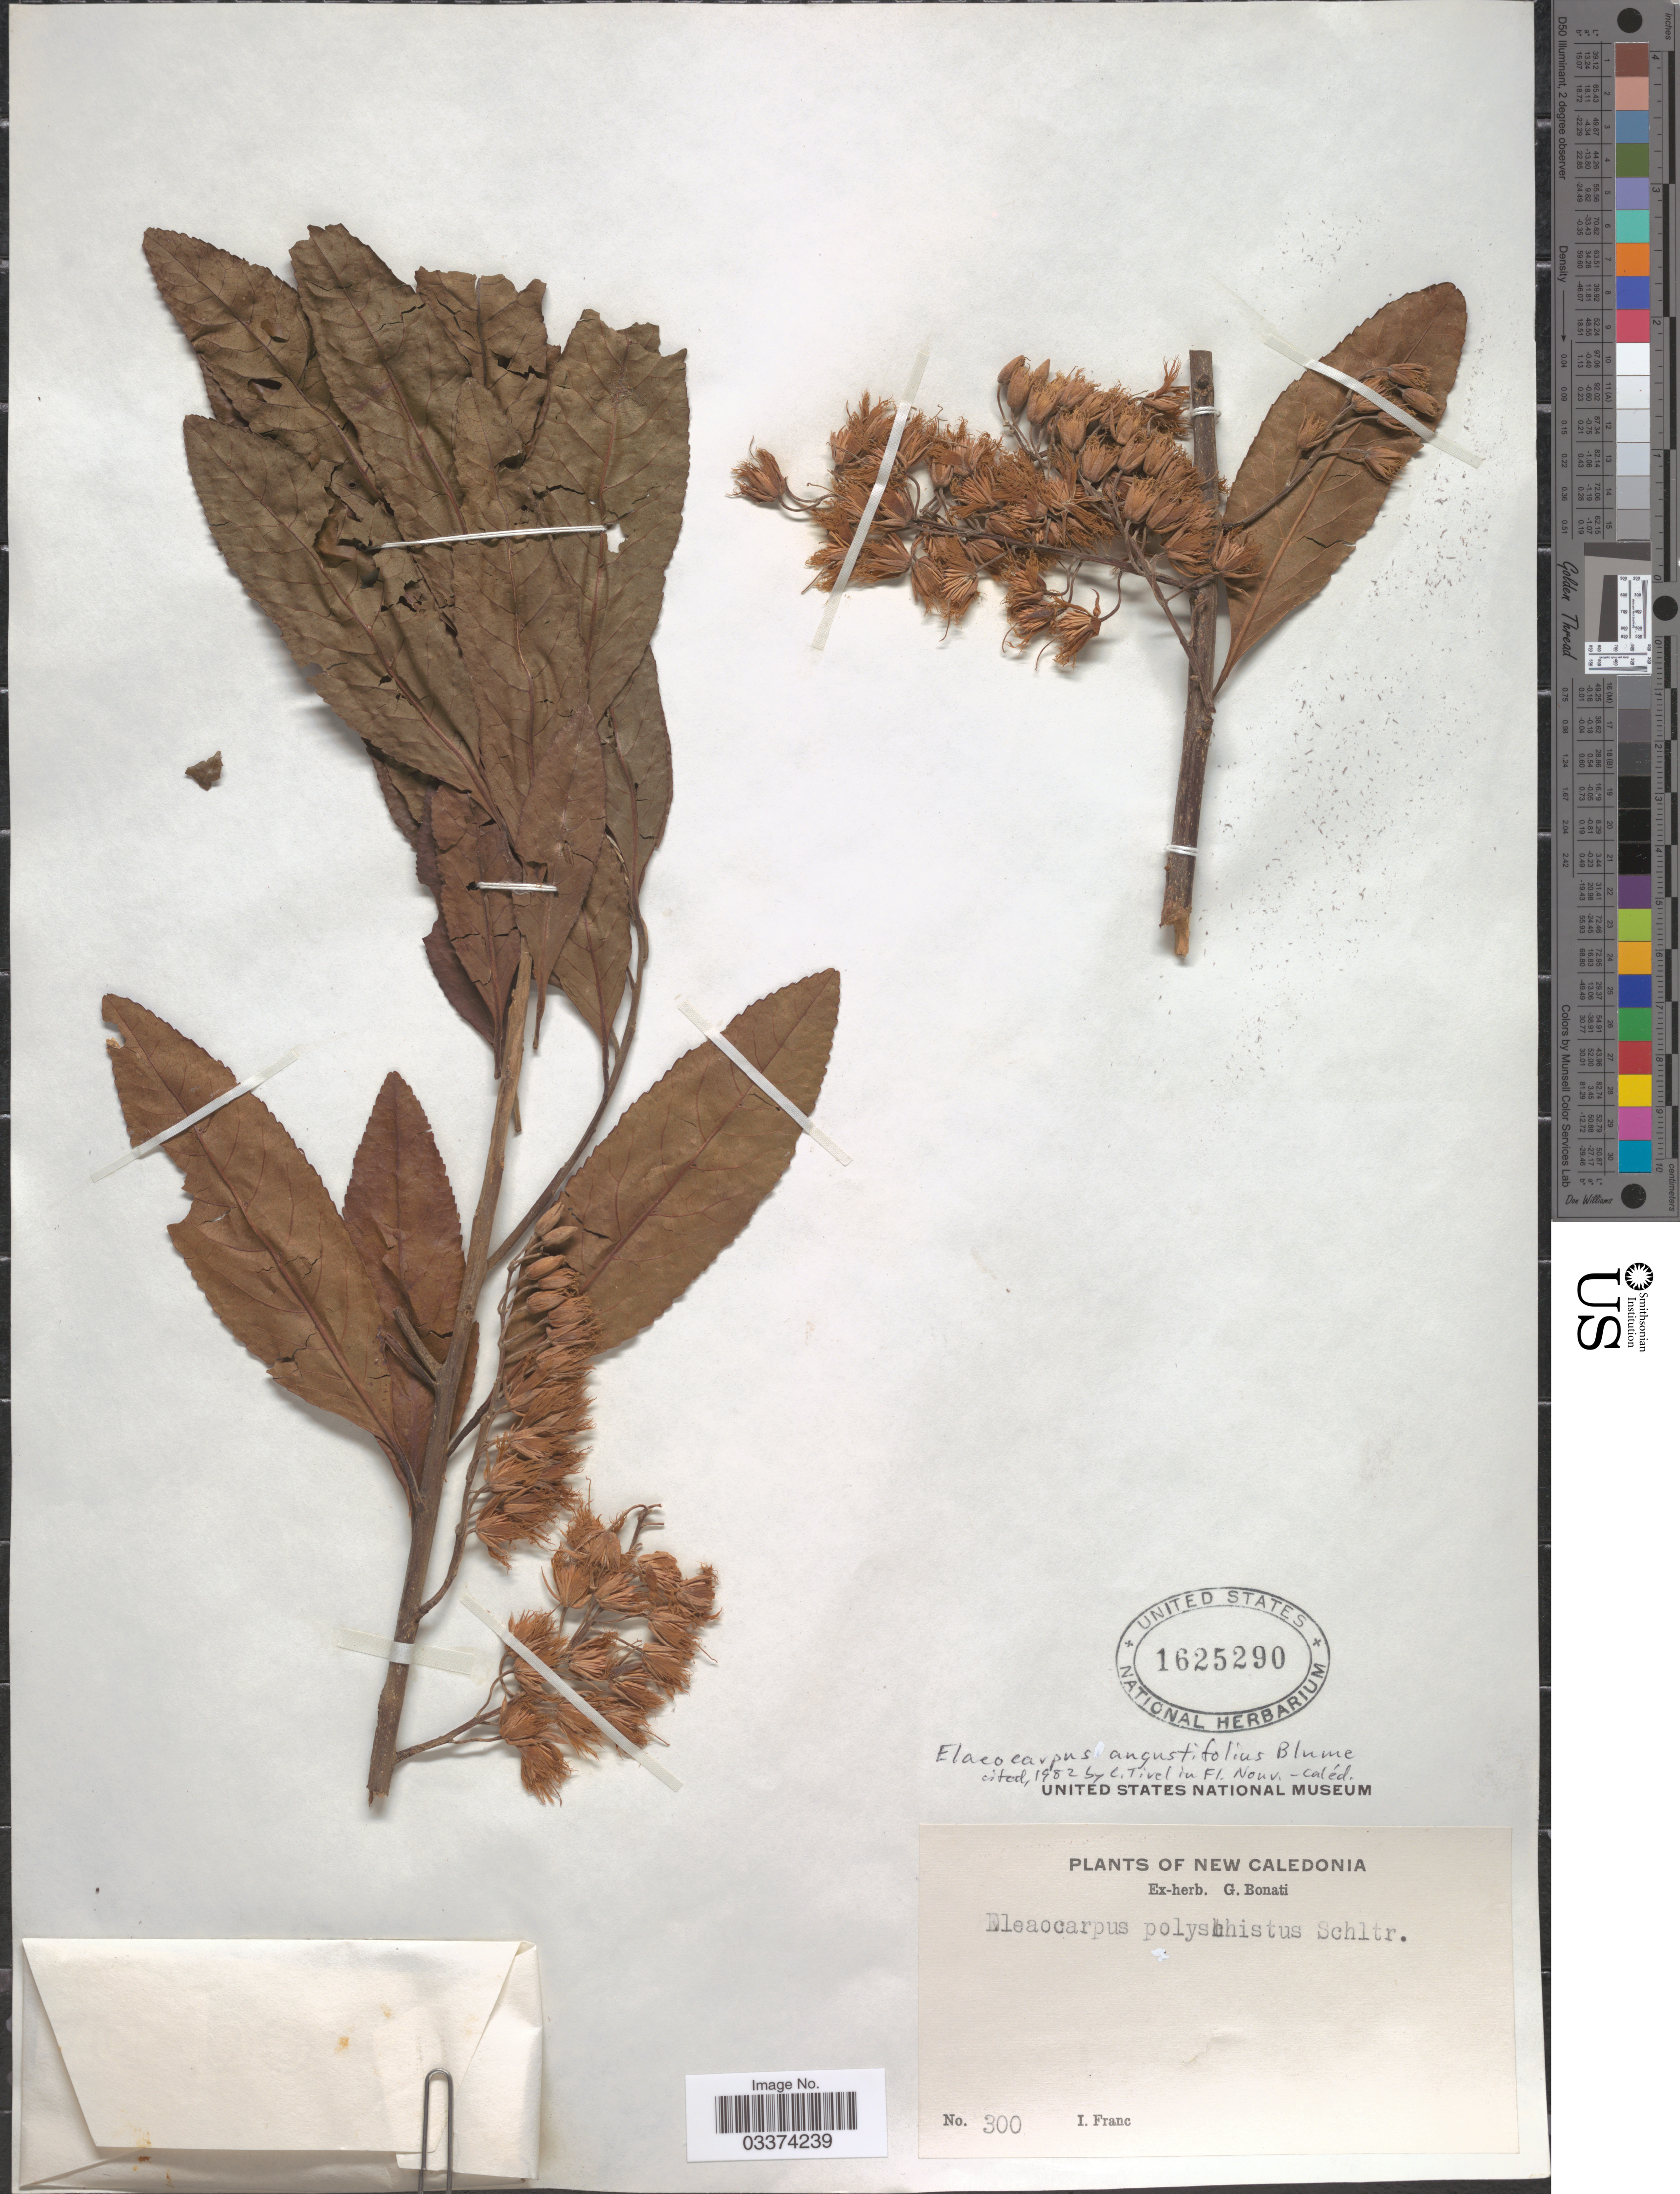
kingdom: Plantae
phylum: Tracheophyta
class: Magnoliopsida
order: Oxalidales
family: Elaeocarpaceae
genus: Elaeocarpus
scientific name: Elaeocarpus angustifolius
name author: Blume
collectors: I. Franc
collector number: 300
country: New Caledonia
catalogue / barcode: US 1625290